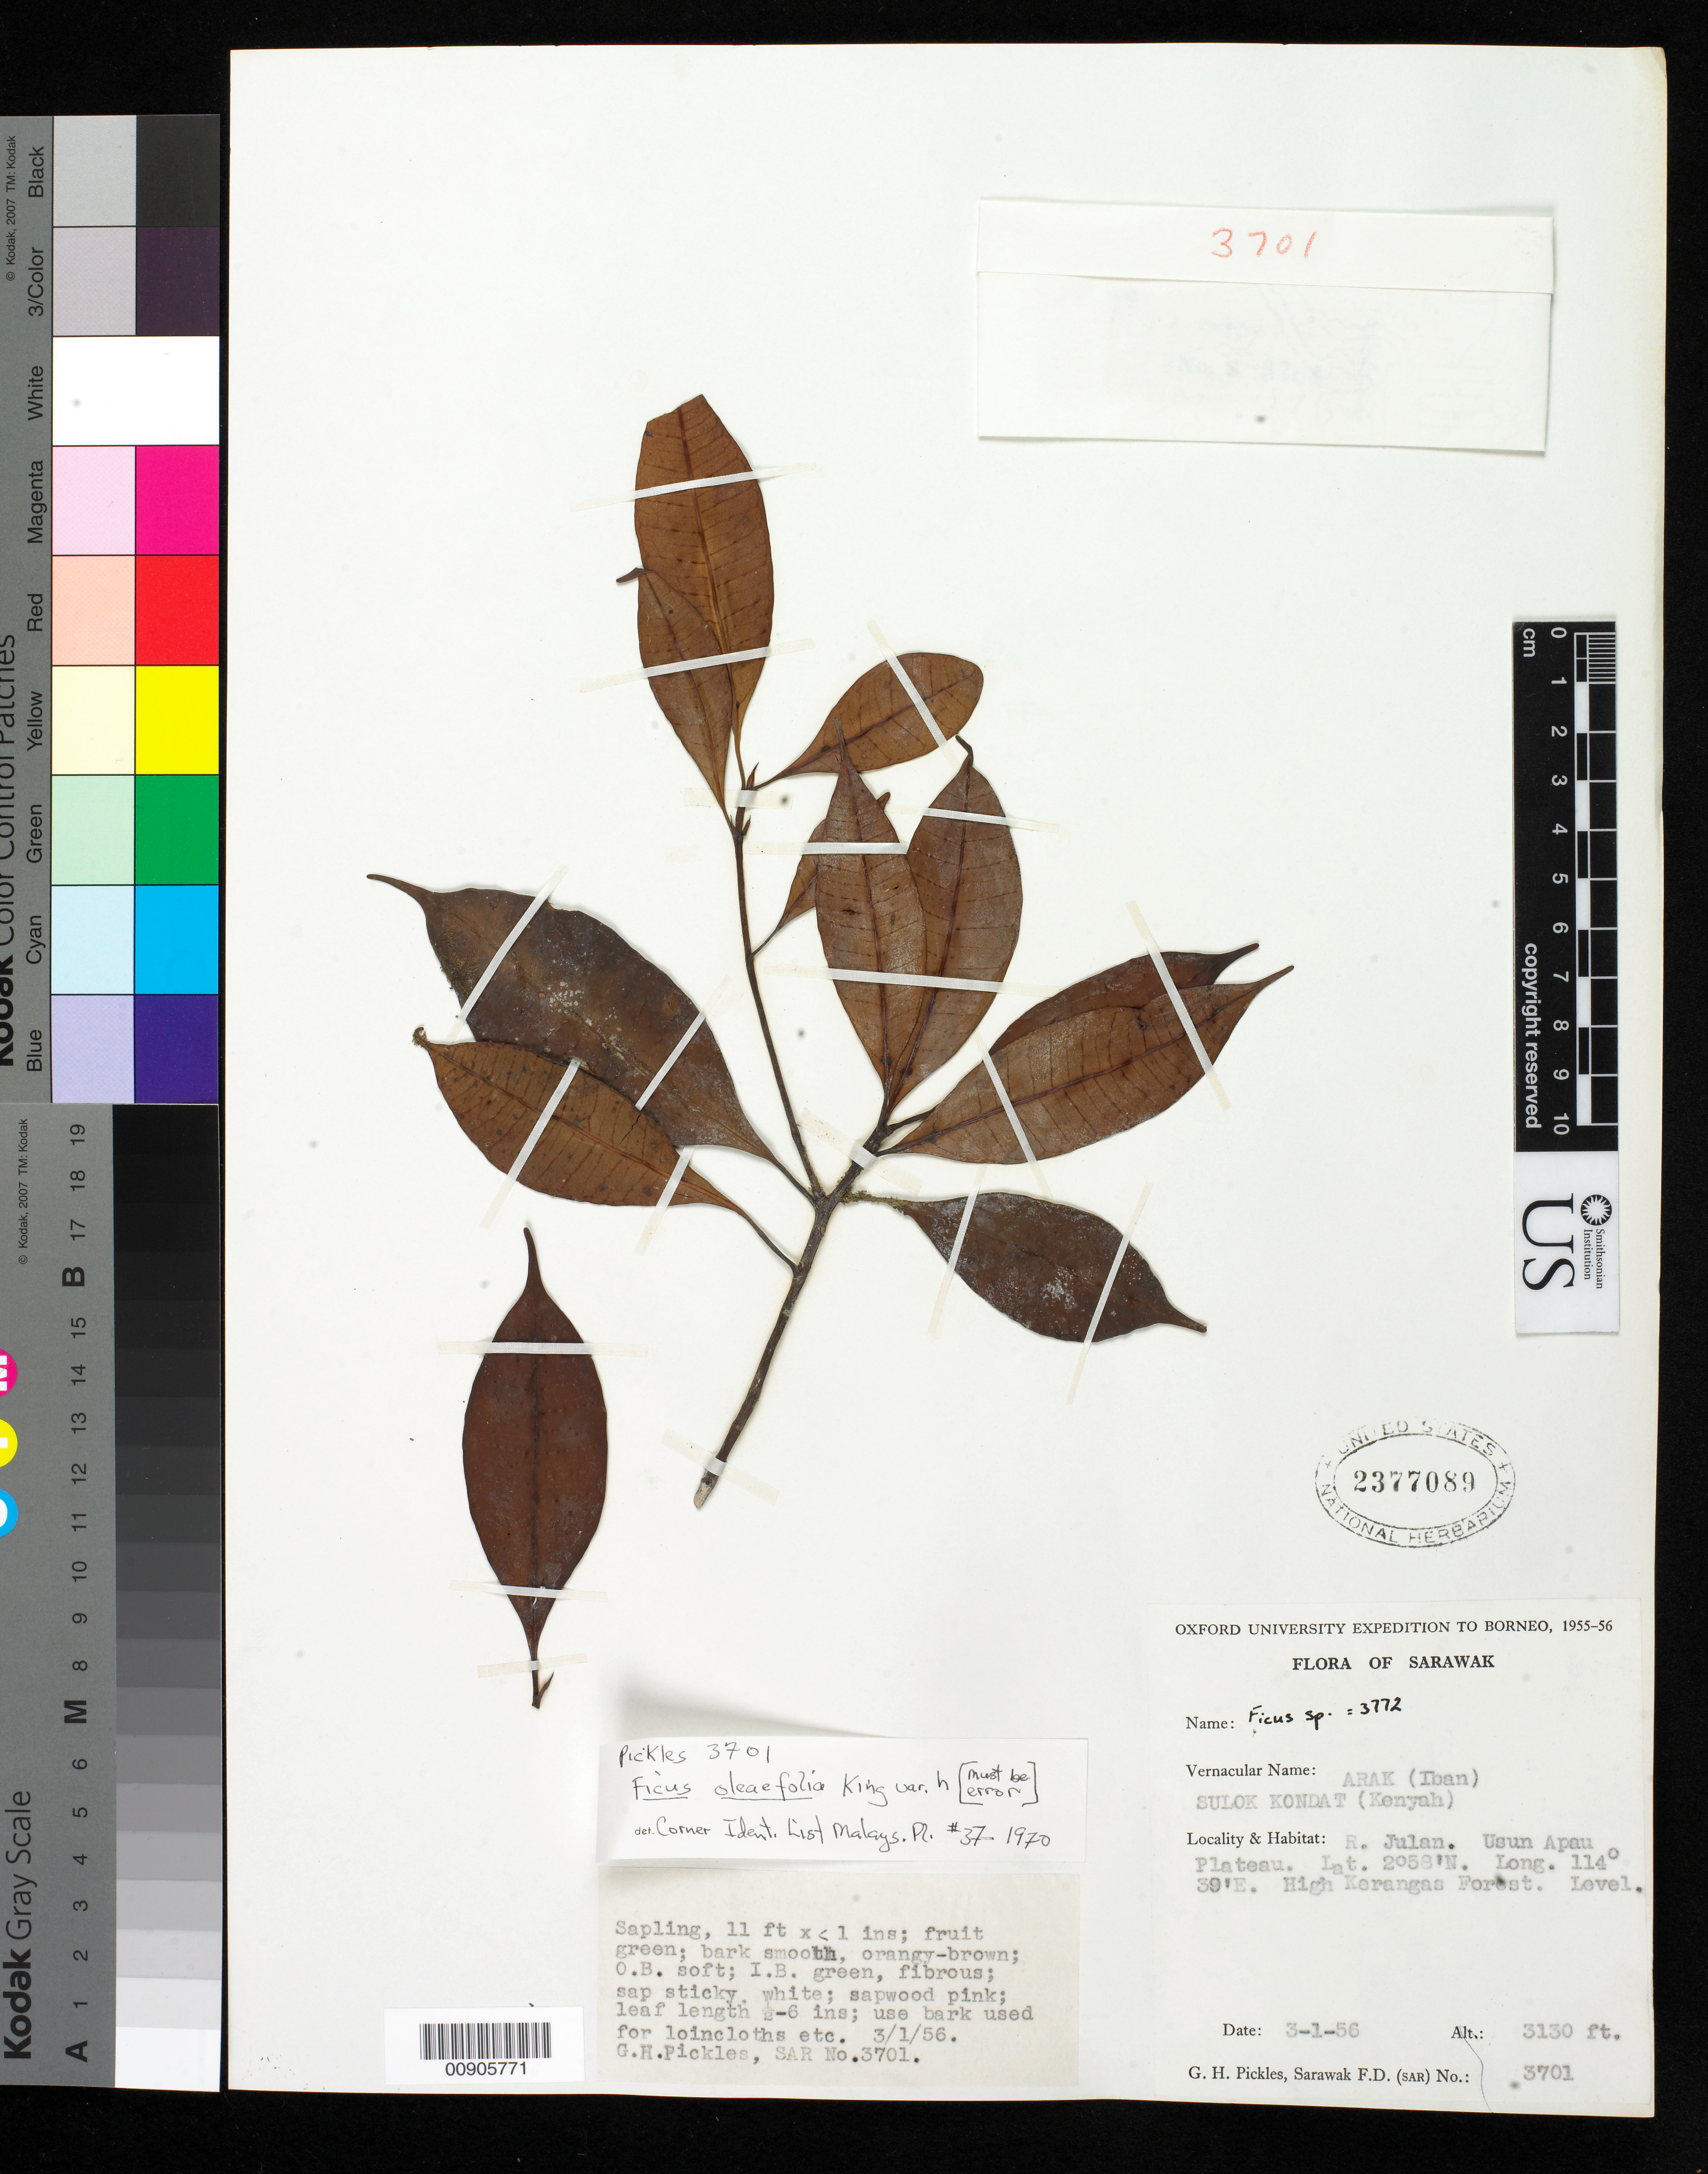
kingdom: Plantae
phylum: Tracheophyta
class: Magnoliopsida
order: Rosales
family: Moraceae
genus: Ficus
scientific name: Ficus oleifolia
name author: King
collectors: G. Pickles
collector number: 3701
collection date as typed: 03 Jan 1956 or 01 Mar 1956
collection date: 1956-01-03 or 1956-03-01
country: Indonesia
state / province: Kalimantan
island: Borneo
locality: Usun Apau, R. Julan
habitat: high Korangas forest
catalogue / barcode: US 2377089